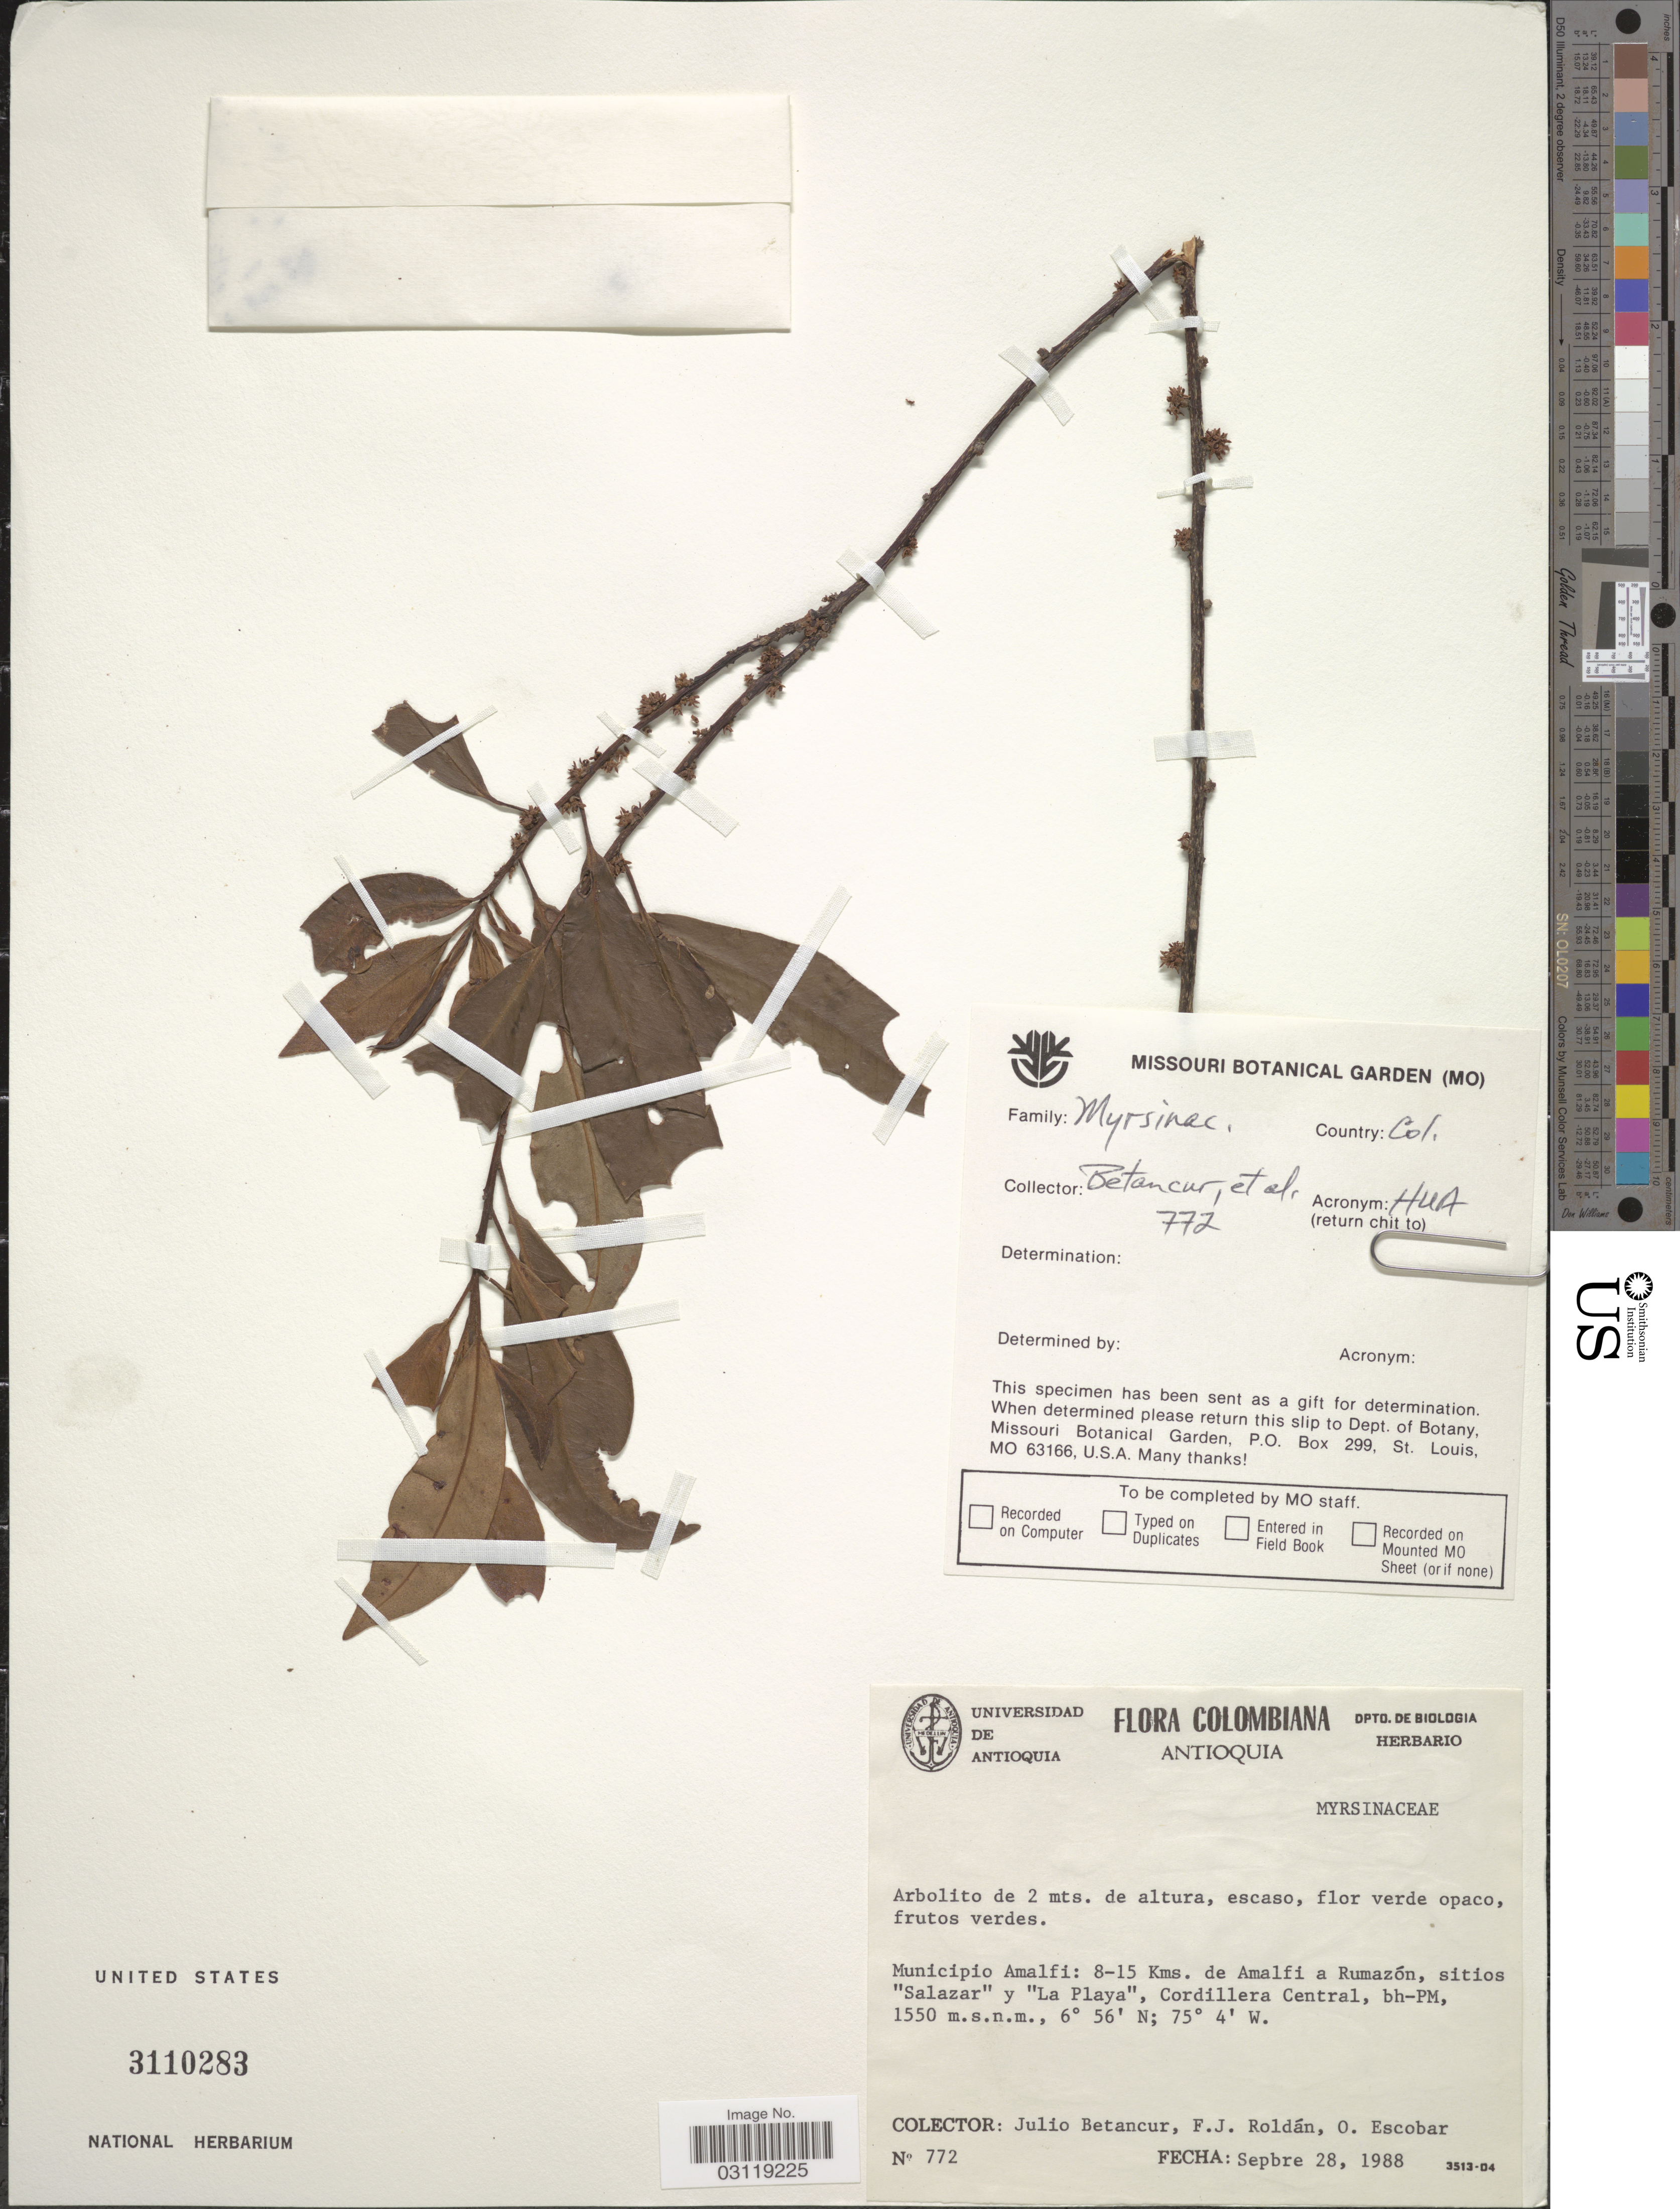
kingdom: Plantae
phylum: Tracheophyta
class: Magnoliopsida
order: Ericales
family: Primulaceae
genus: Myrsine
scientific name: Myrsine coriacea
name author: (Sw.) R. Br. ex Roem. & Schult.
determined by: Pipoly, J. J.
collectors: J. Betancur, F. J. Roldán & O. Escobar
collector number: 772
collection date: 1988-09-28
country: Colombia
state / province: Antioquia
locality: Municipio Amalfi: 8-15 Kms. de Amalfi a Rumazón, sitios "Salazar" y "La Playa", Cordillera Central, bh-PM.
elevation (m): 1550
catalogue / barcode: US 3110283